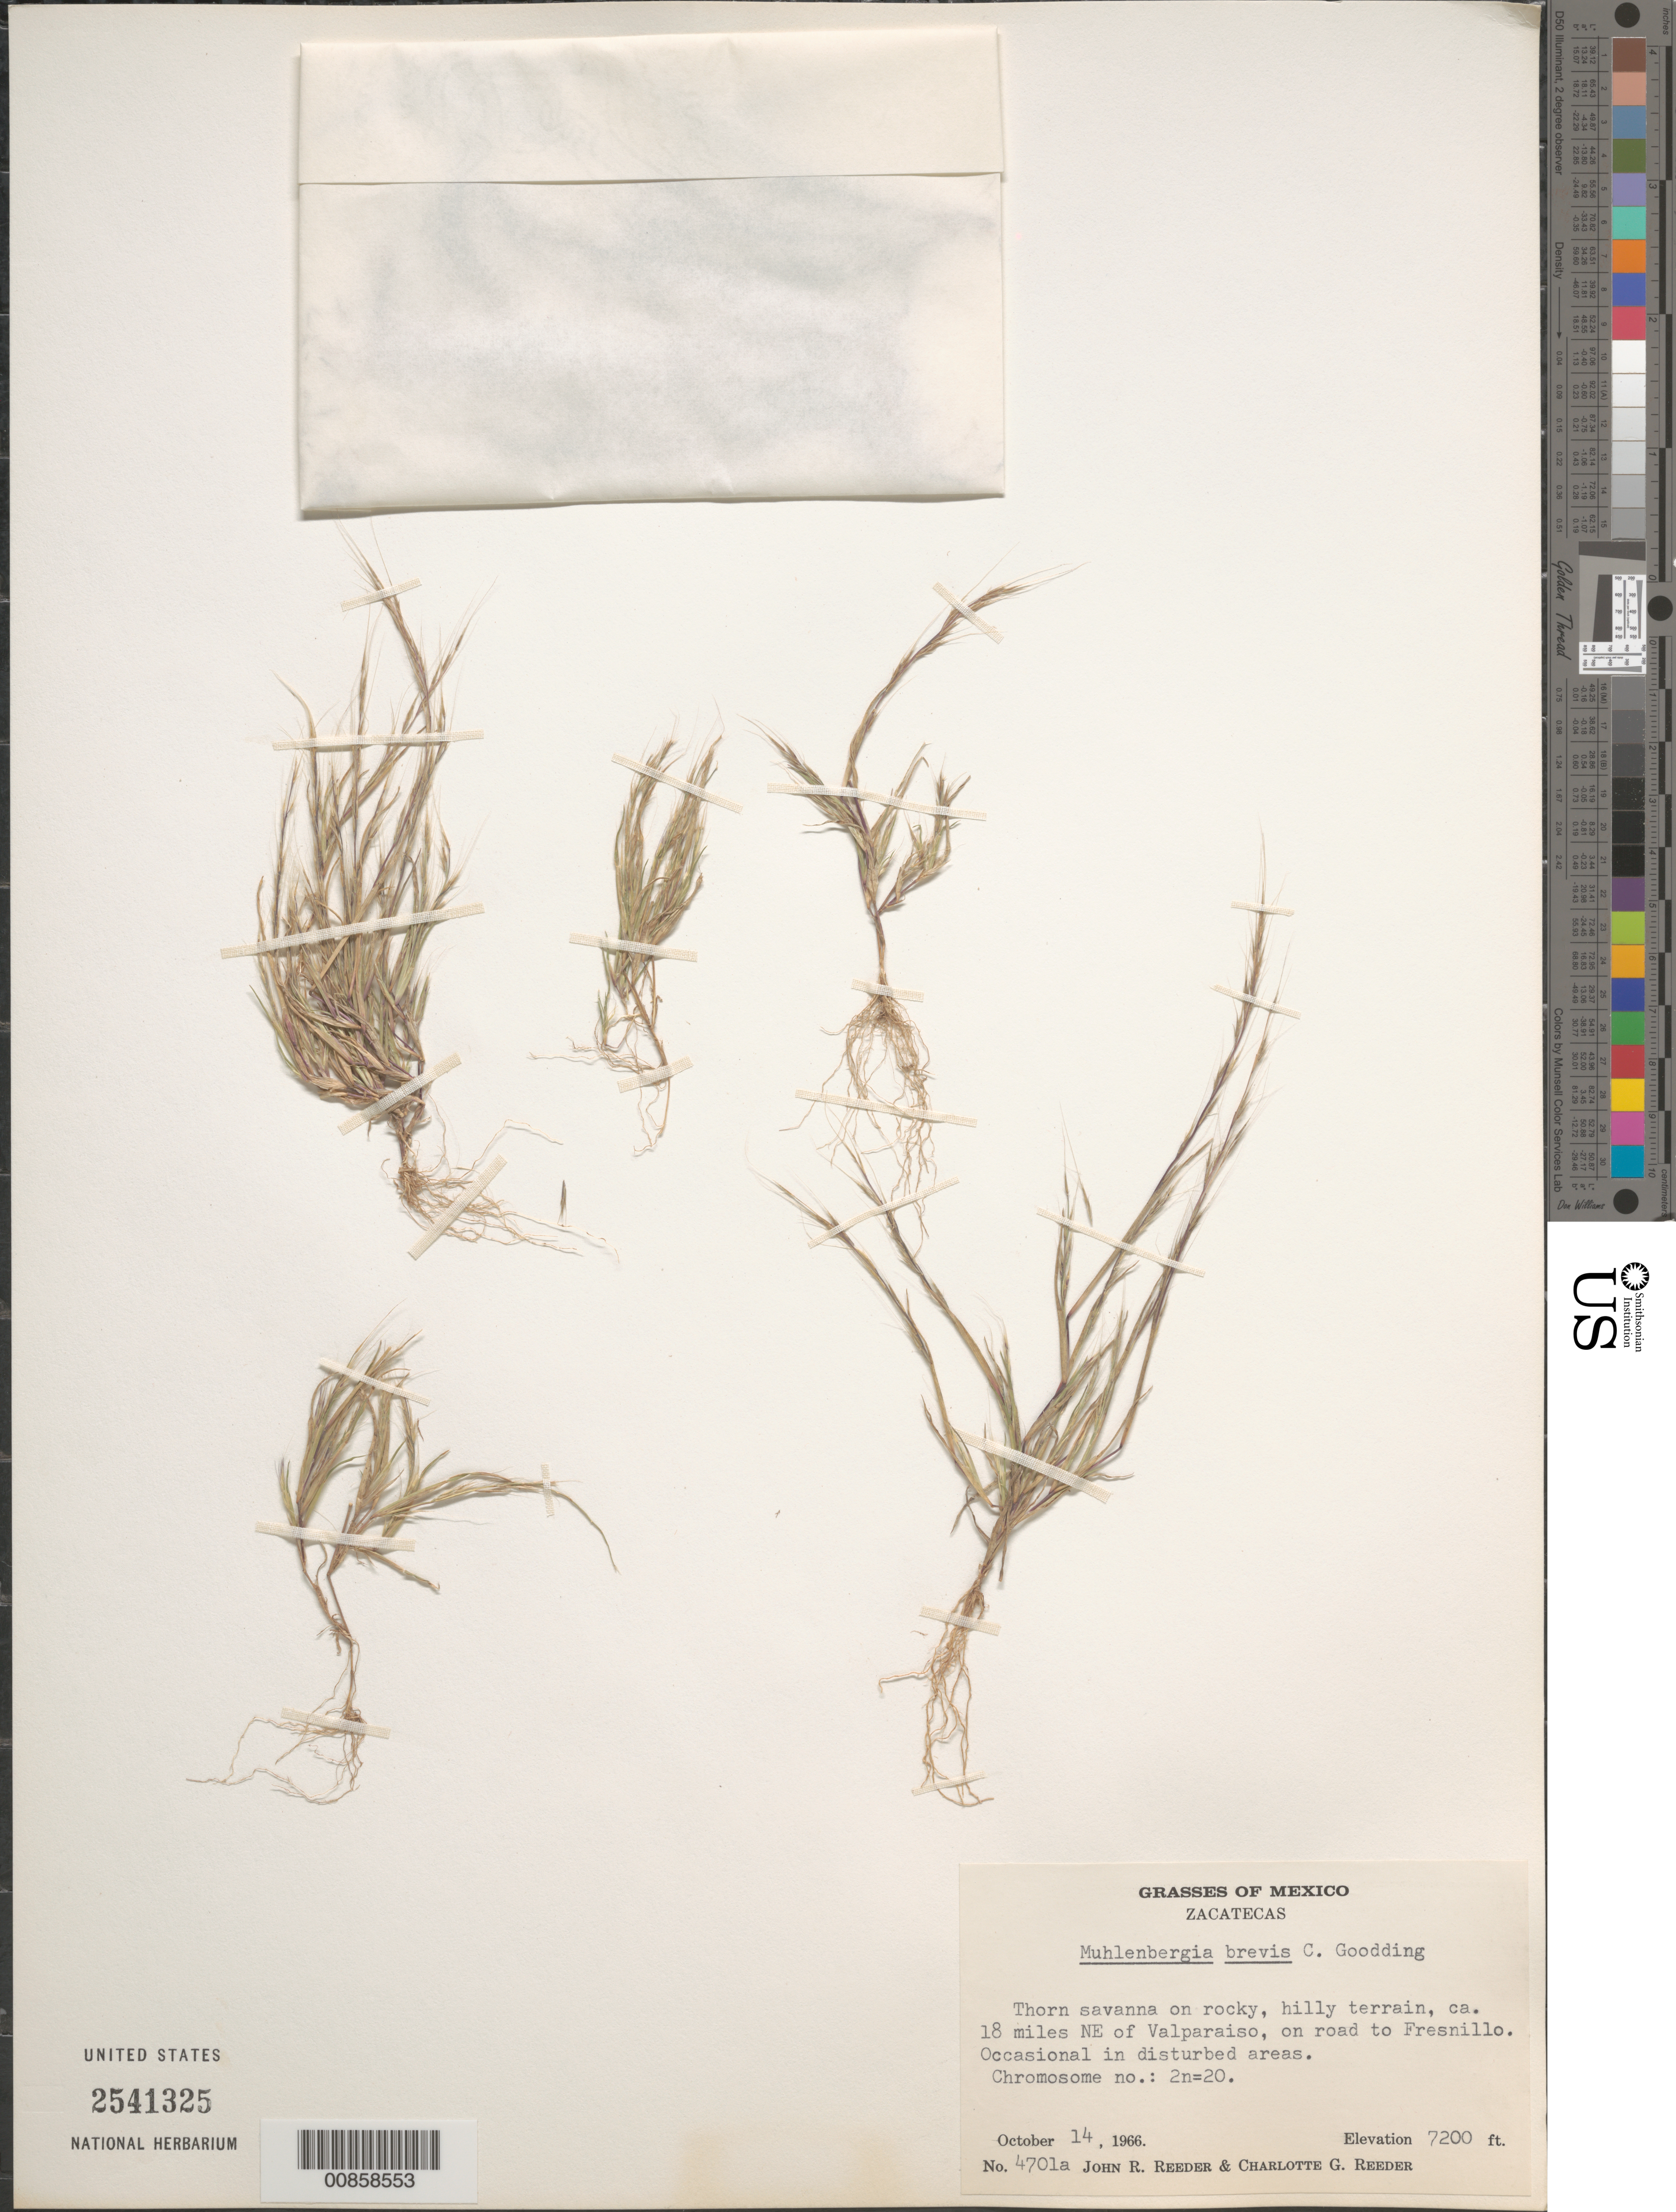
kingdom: Plantae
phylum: Tracheophyta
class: Liliopsida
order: Poales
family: Poaceae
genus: Muhlenbergia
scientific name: Muhlenbergia brevis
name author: C.O. Goodd.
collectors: J. R. Reeder & C. G. Reeder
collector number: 4701a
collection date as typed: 14 Oct 1966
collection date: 1966-10-14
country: Mexico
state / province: Zacatecas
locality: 18 mi NE Valparaiso on road to Fresnillo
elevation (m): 2195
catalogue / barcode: US 2541325